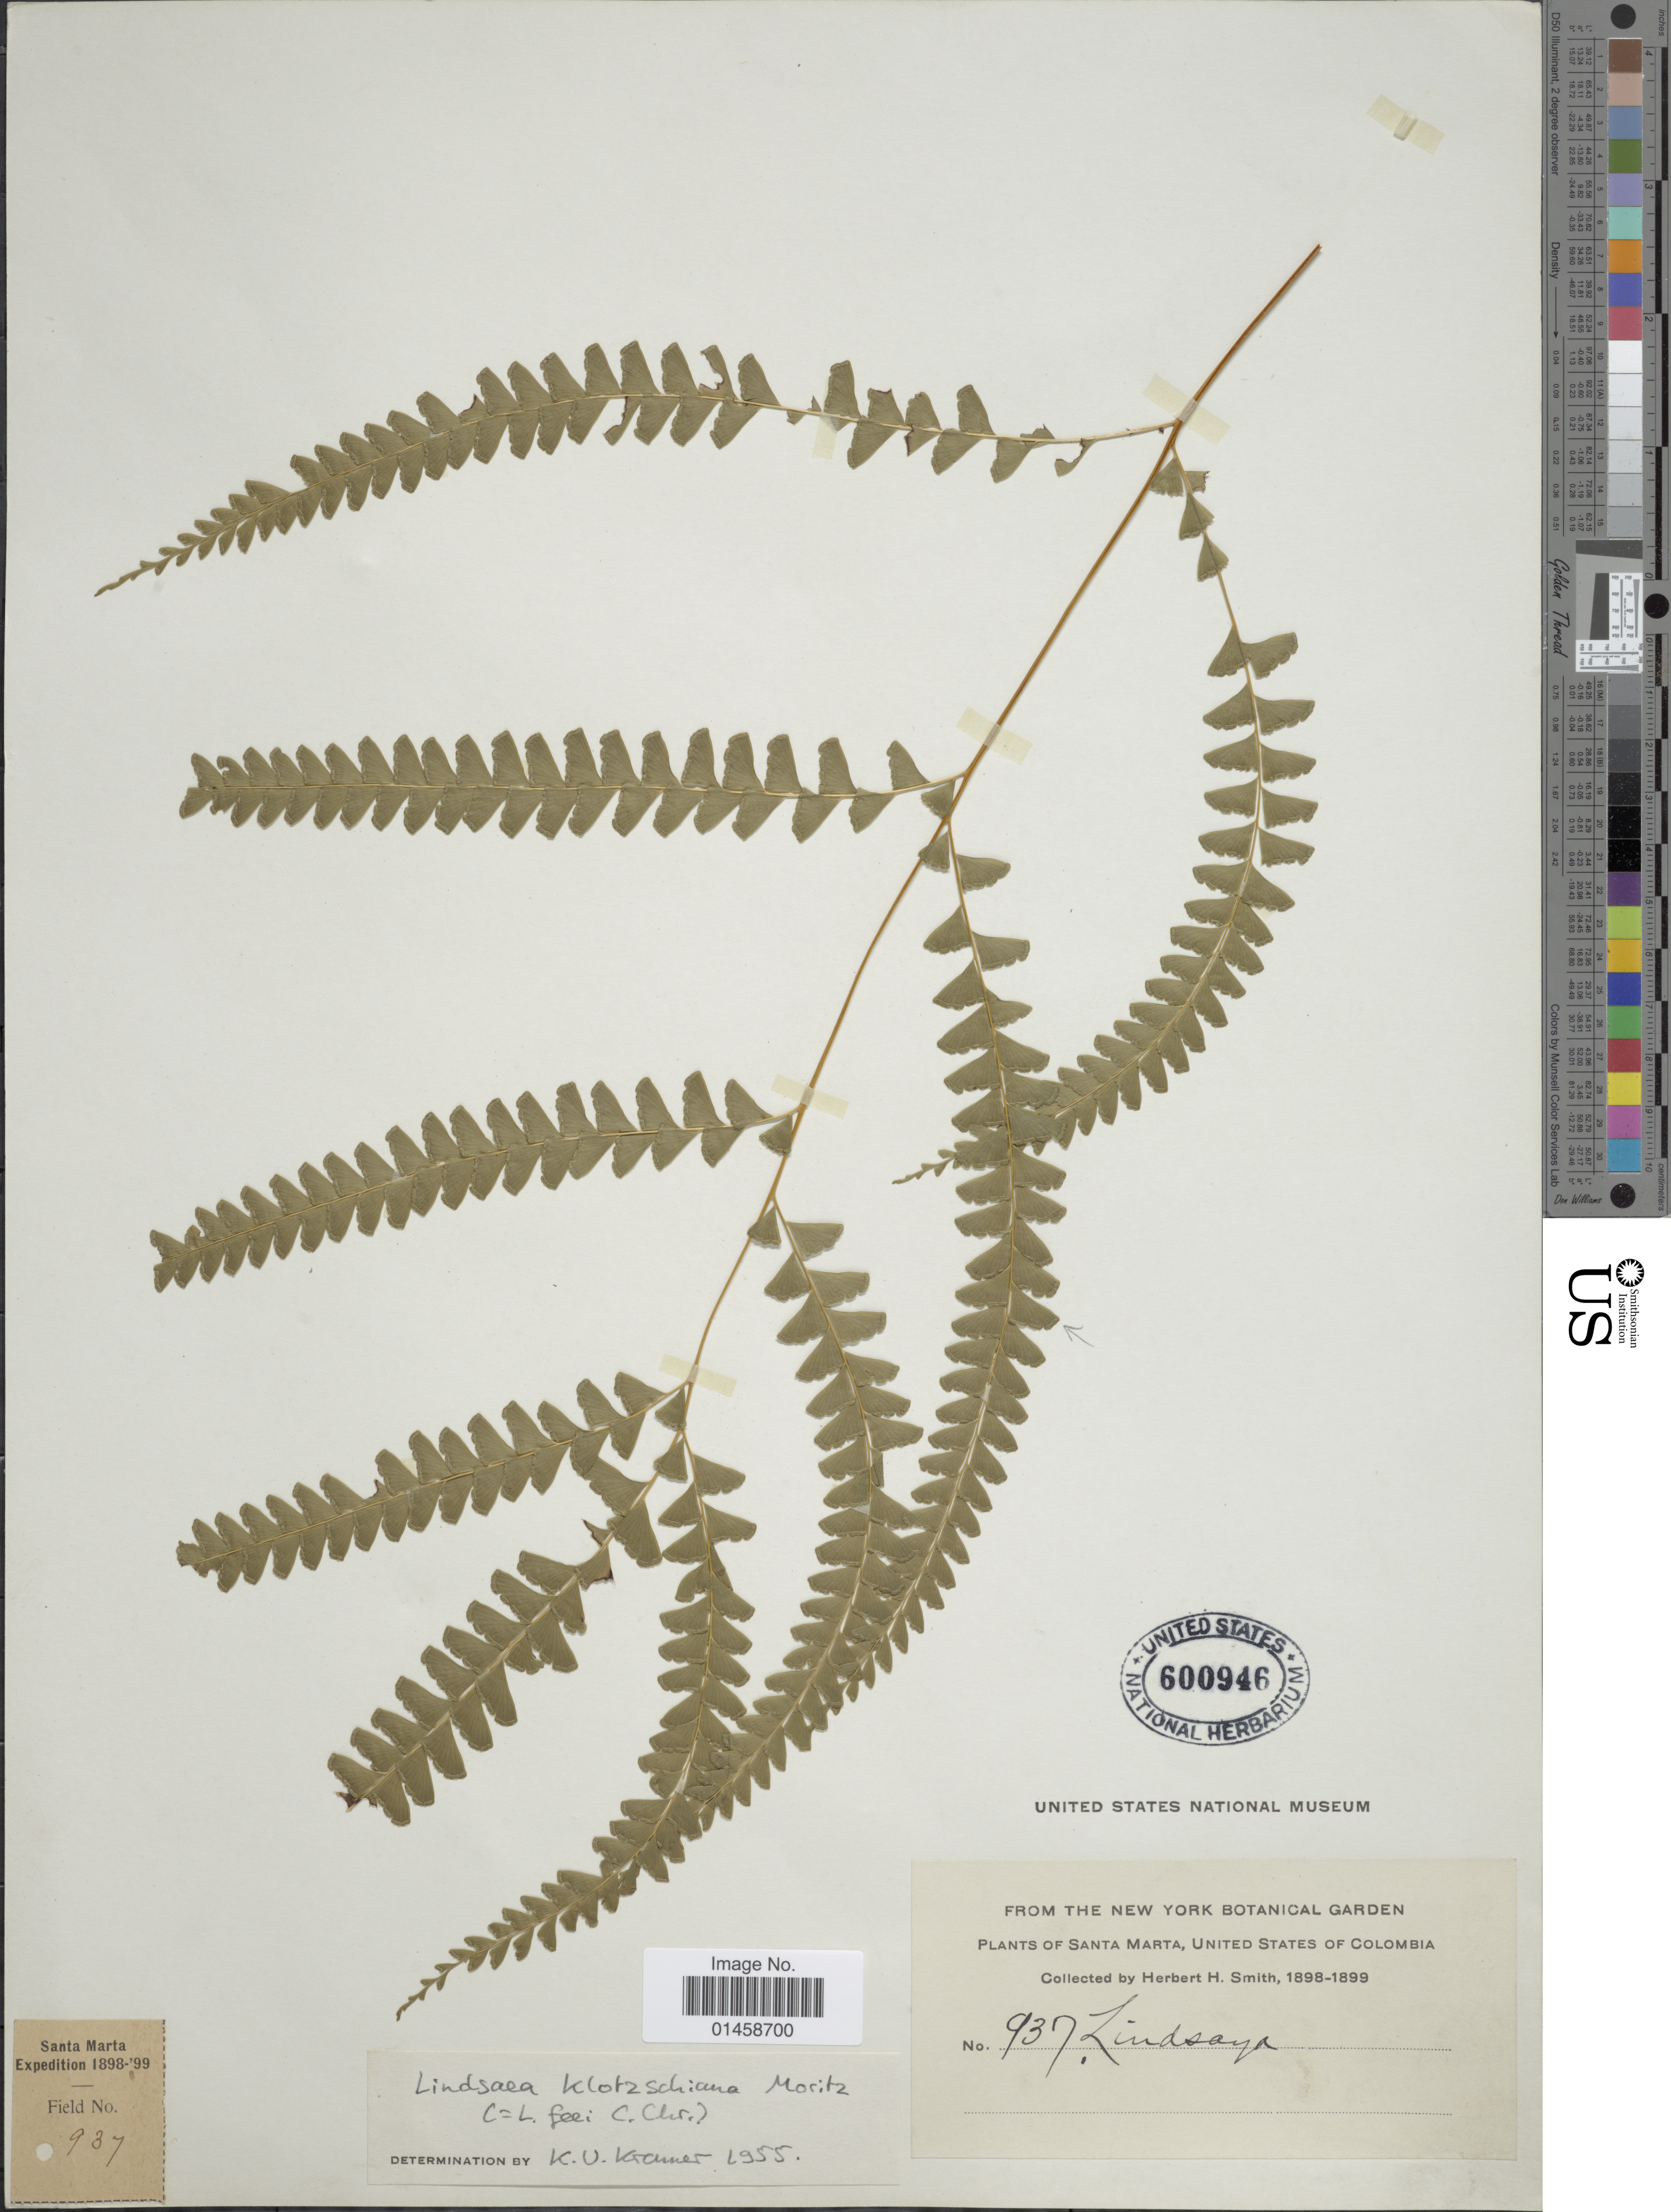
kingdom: Plantae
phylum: Tracheophyta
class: Polypodiopsida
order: Polypodiales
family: Lindsaeaceae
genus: Lindsaea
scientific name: Lindsaea klotzchiana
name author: Moritz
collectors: Herbert H. Smith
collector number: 937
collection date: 1898/1899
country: Colombia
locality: Santa Marta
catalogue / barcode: US 600946